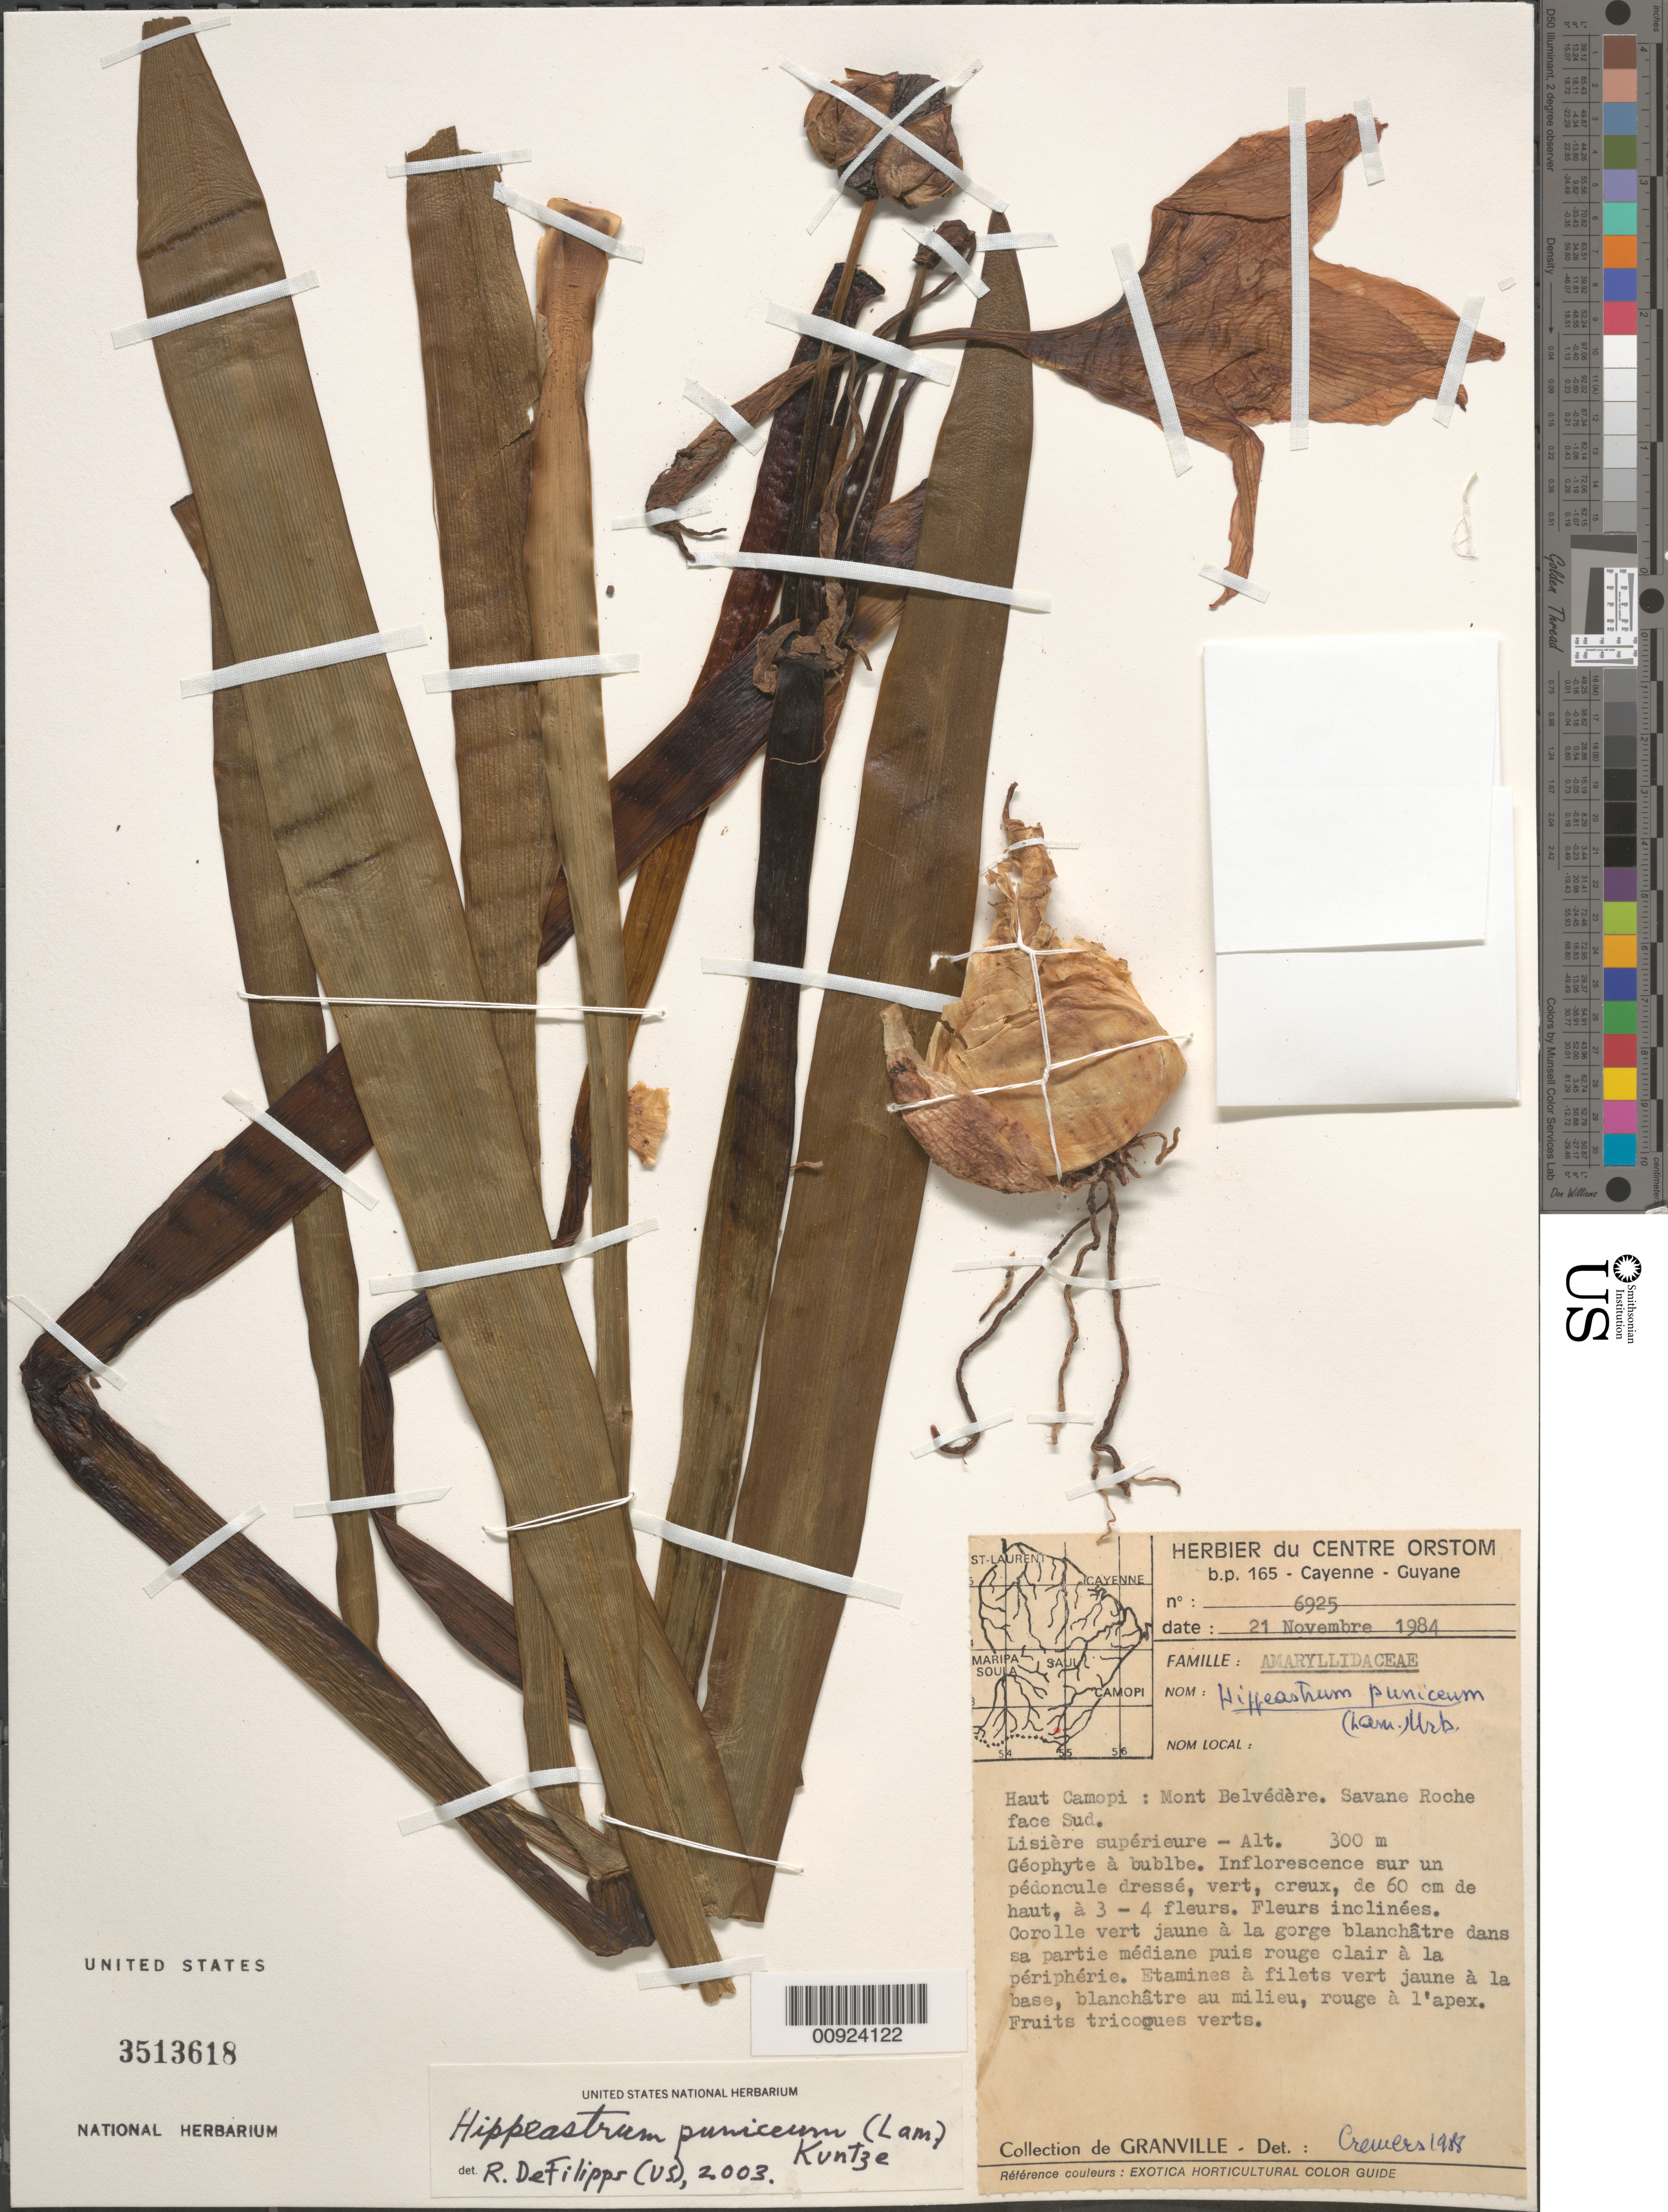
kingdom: Plantae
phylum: Tracheophyta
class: Liliopsida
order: Asparagales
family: Amaryllidaceae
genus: Hippeastrum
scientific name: Hippeastrum puniceum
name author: (Lam.) Voss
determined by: DeFilipps, R. A.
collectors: J.-J. de Granville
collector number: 6925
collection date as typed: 21-Nov-84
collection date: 1984-11-21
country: French Guiana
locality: Mont Belvédère, haute Camopi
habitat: Lisière superieure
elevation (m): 300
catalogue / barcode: US 3513618